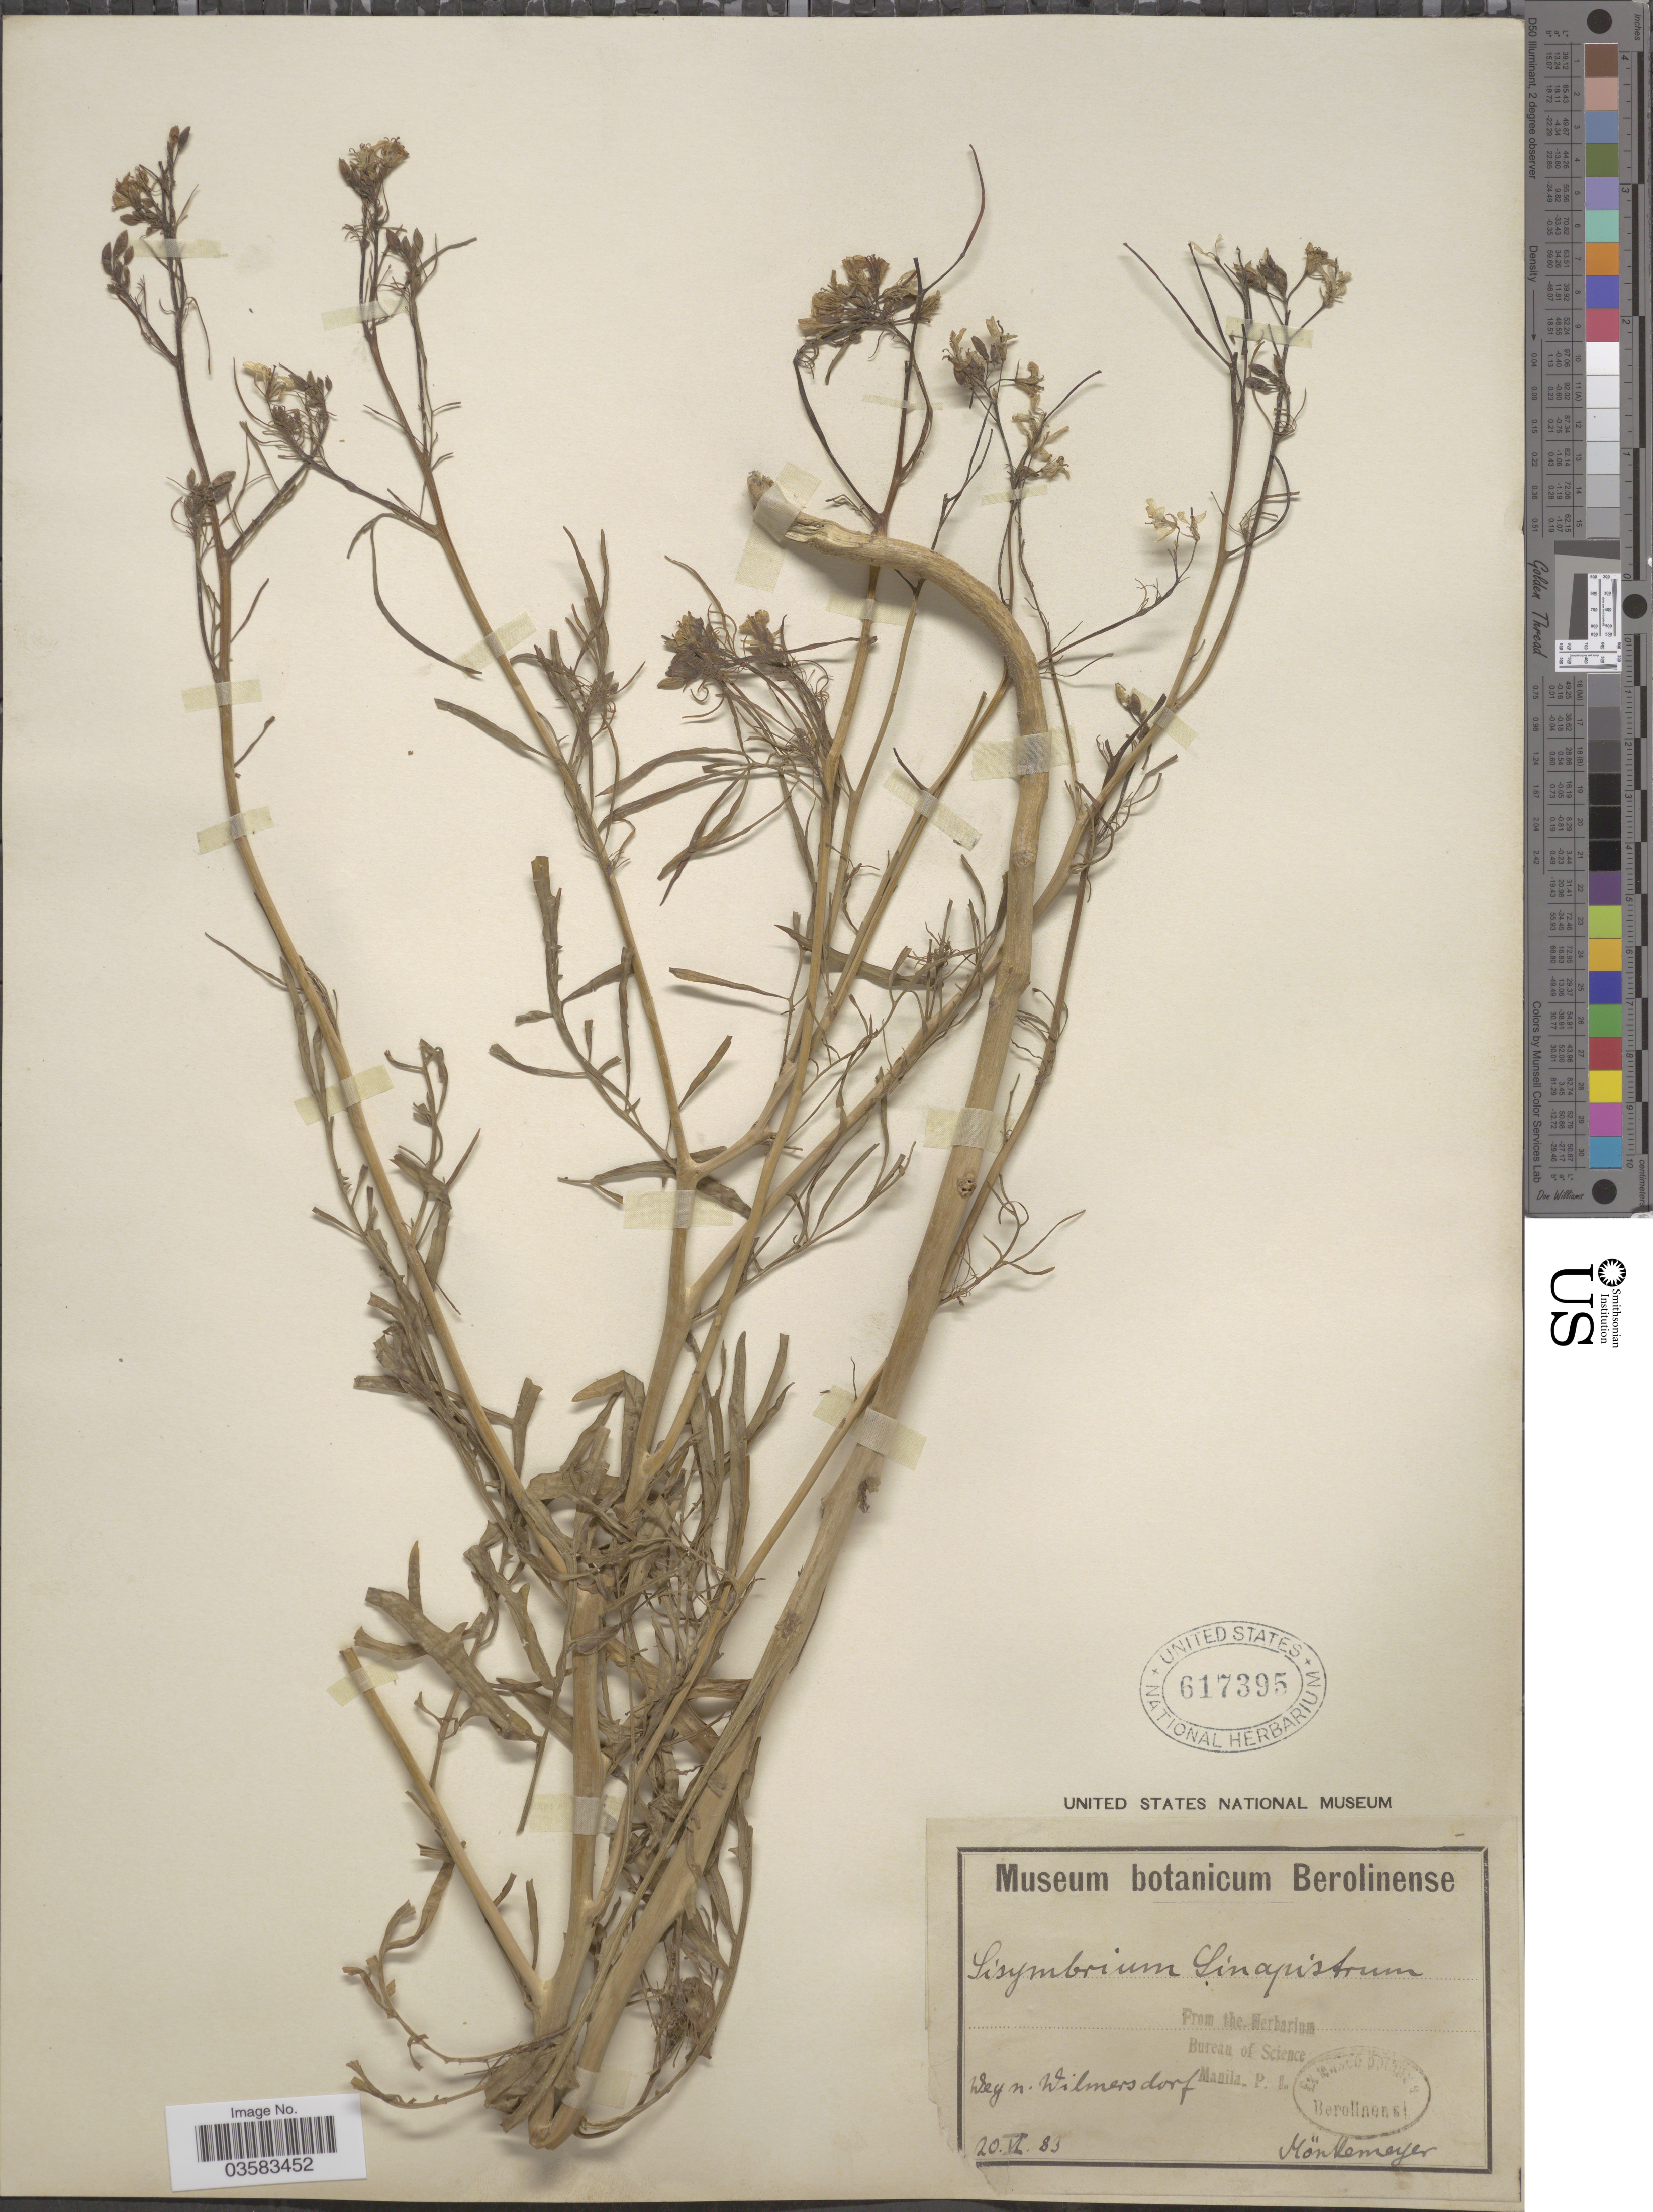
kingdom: Plantae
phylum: Tracheophyta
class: Magnoliopsida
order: Brassicales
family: Brassicaceae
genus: Sisymbrium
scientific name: Sisymbrium sinapistrum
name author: Crantz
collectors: Mönkemeyer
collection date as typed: Transcribed d/m/y: 20/6/83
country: Germany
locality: Wey n. Wilmersdorf.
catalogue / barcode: US 617395